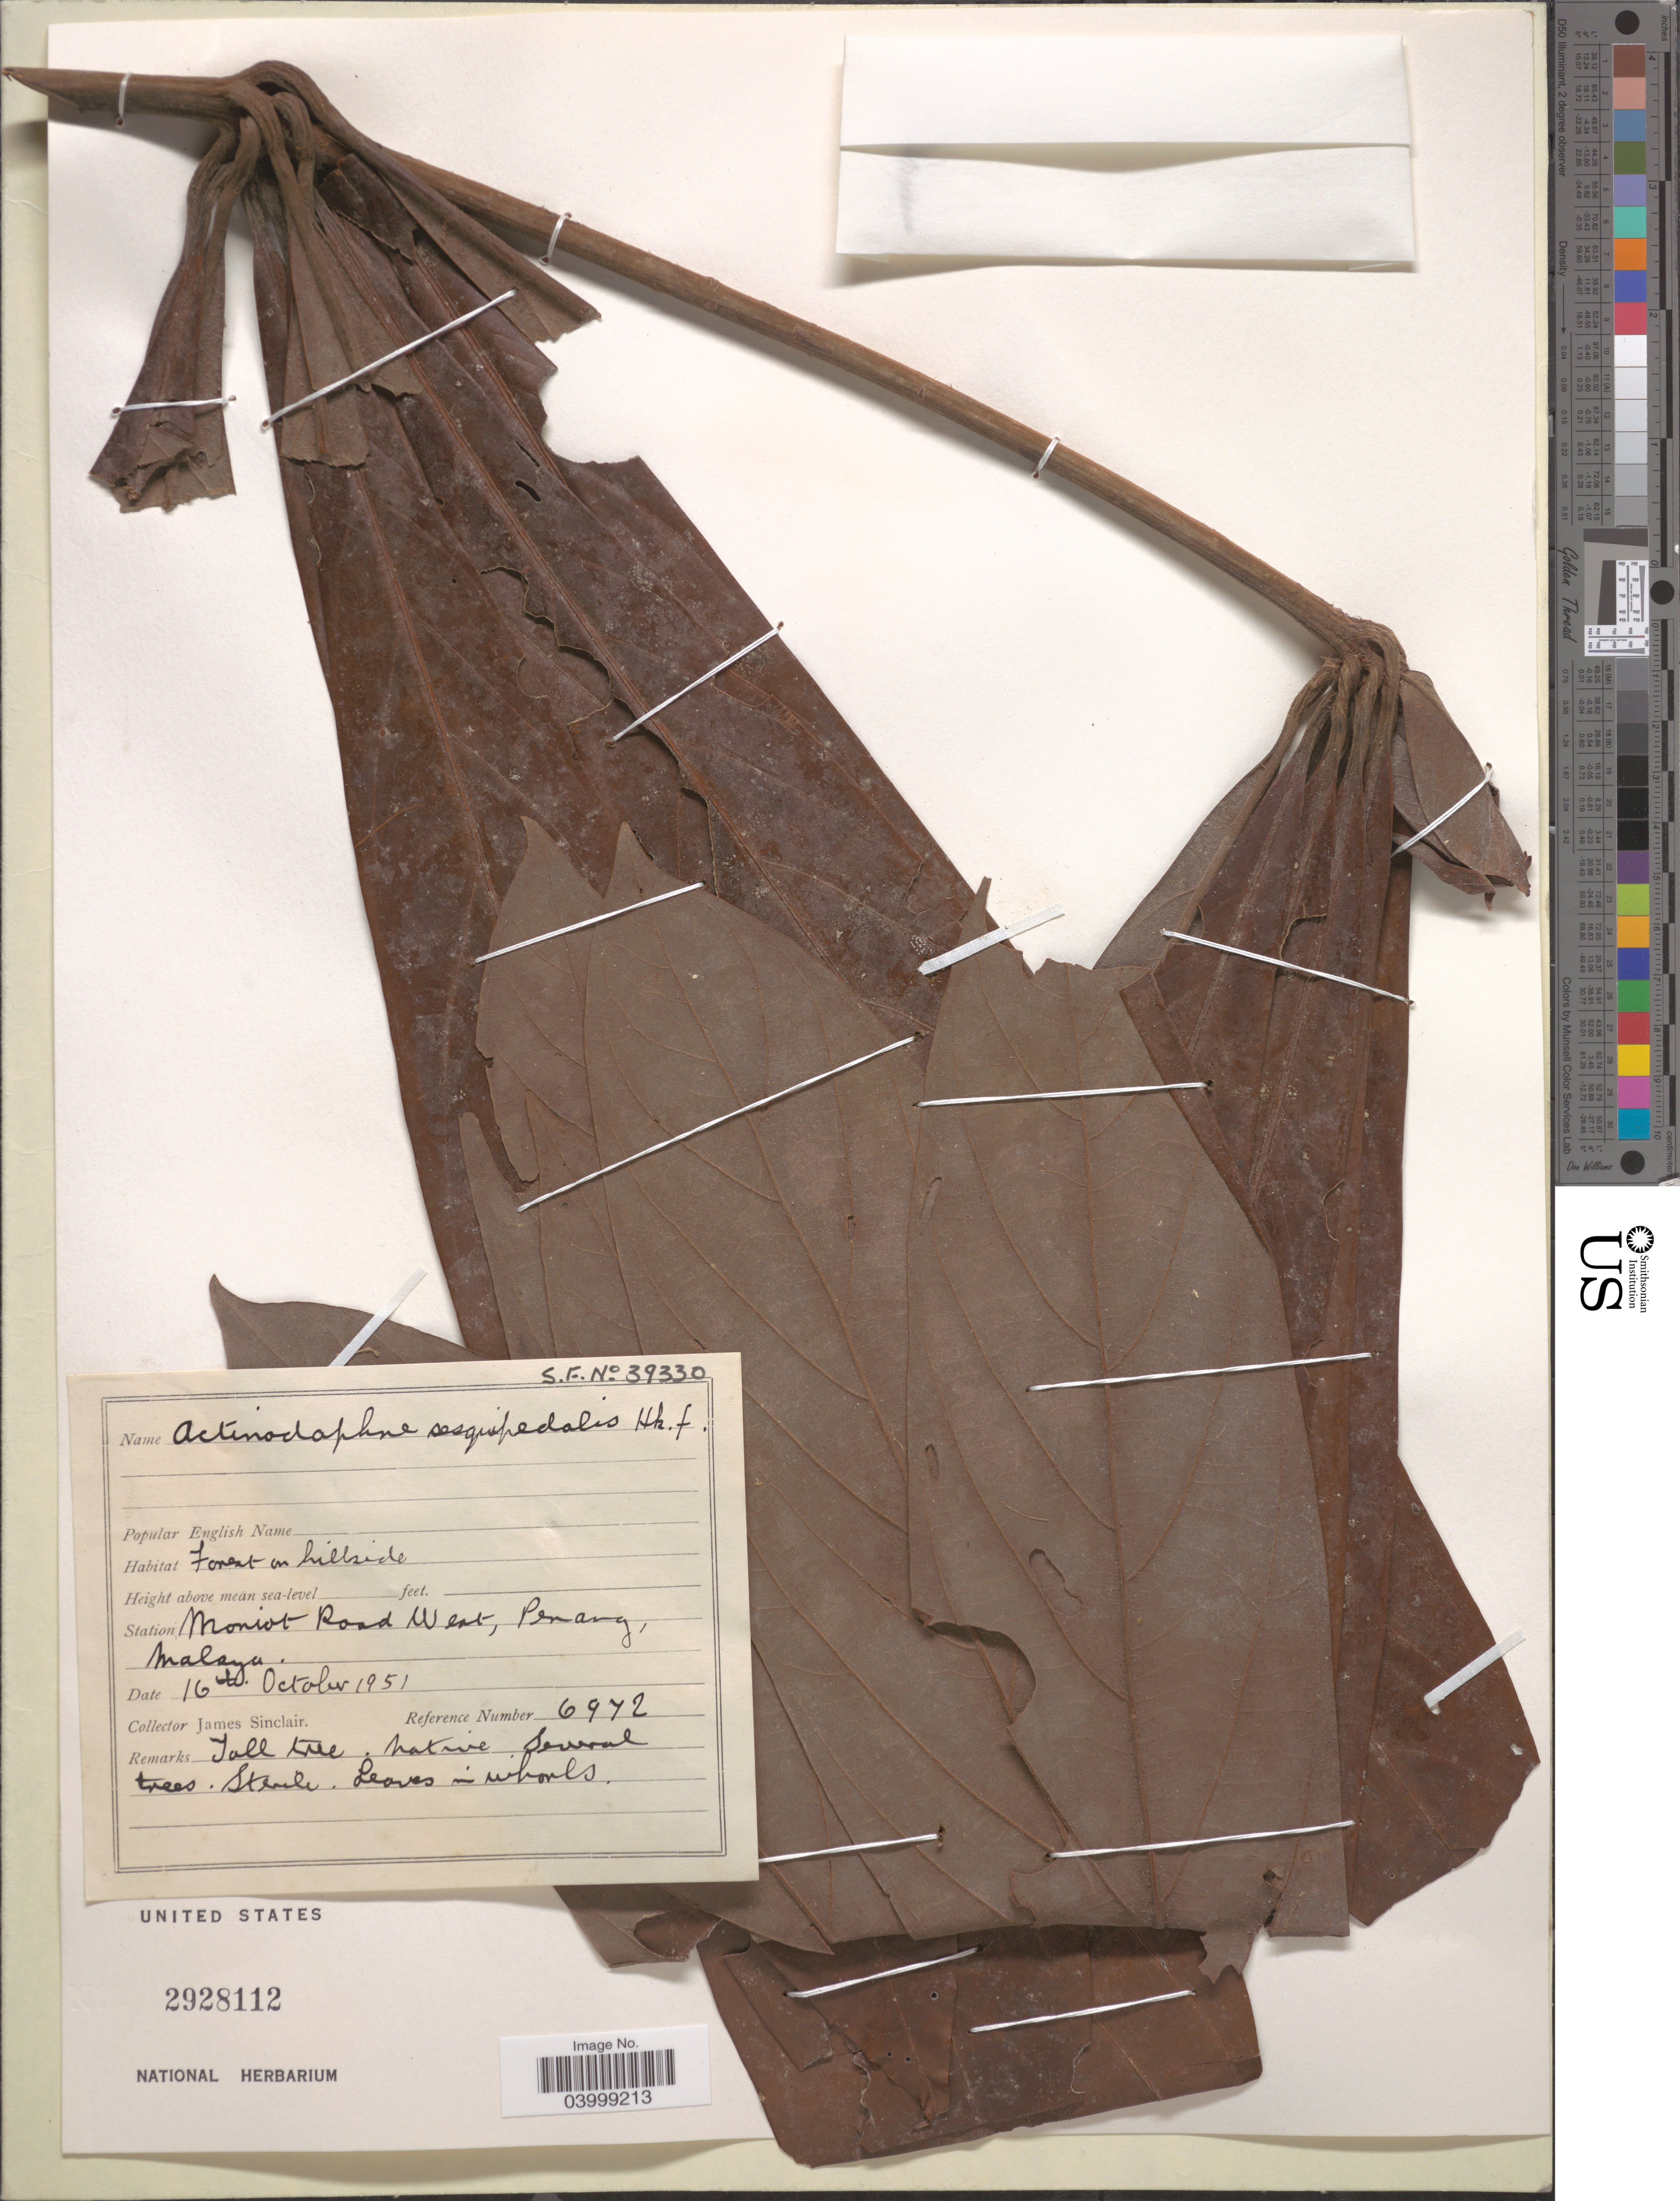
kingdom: Plantae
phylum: Tracheophyta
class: Magnoliopsida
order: Laurales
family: Lauraceae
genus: Actinodaphne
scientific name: Actinodaphne sesquipedalis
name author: Hook. f. ex Thomson & Meisn.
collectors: J. Sinclair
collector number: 6972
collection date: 1951-10-16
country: Malaysia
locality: Moniot Road West, Penang, Malaya.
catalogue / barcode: US 2928112